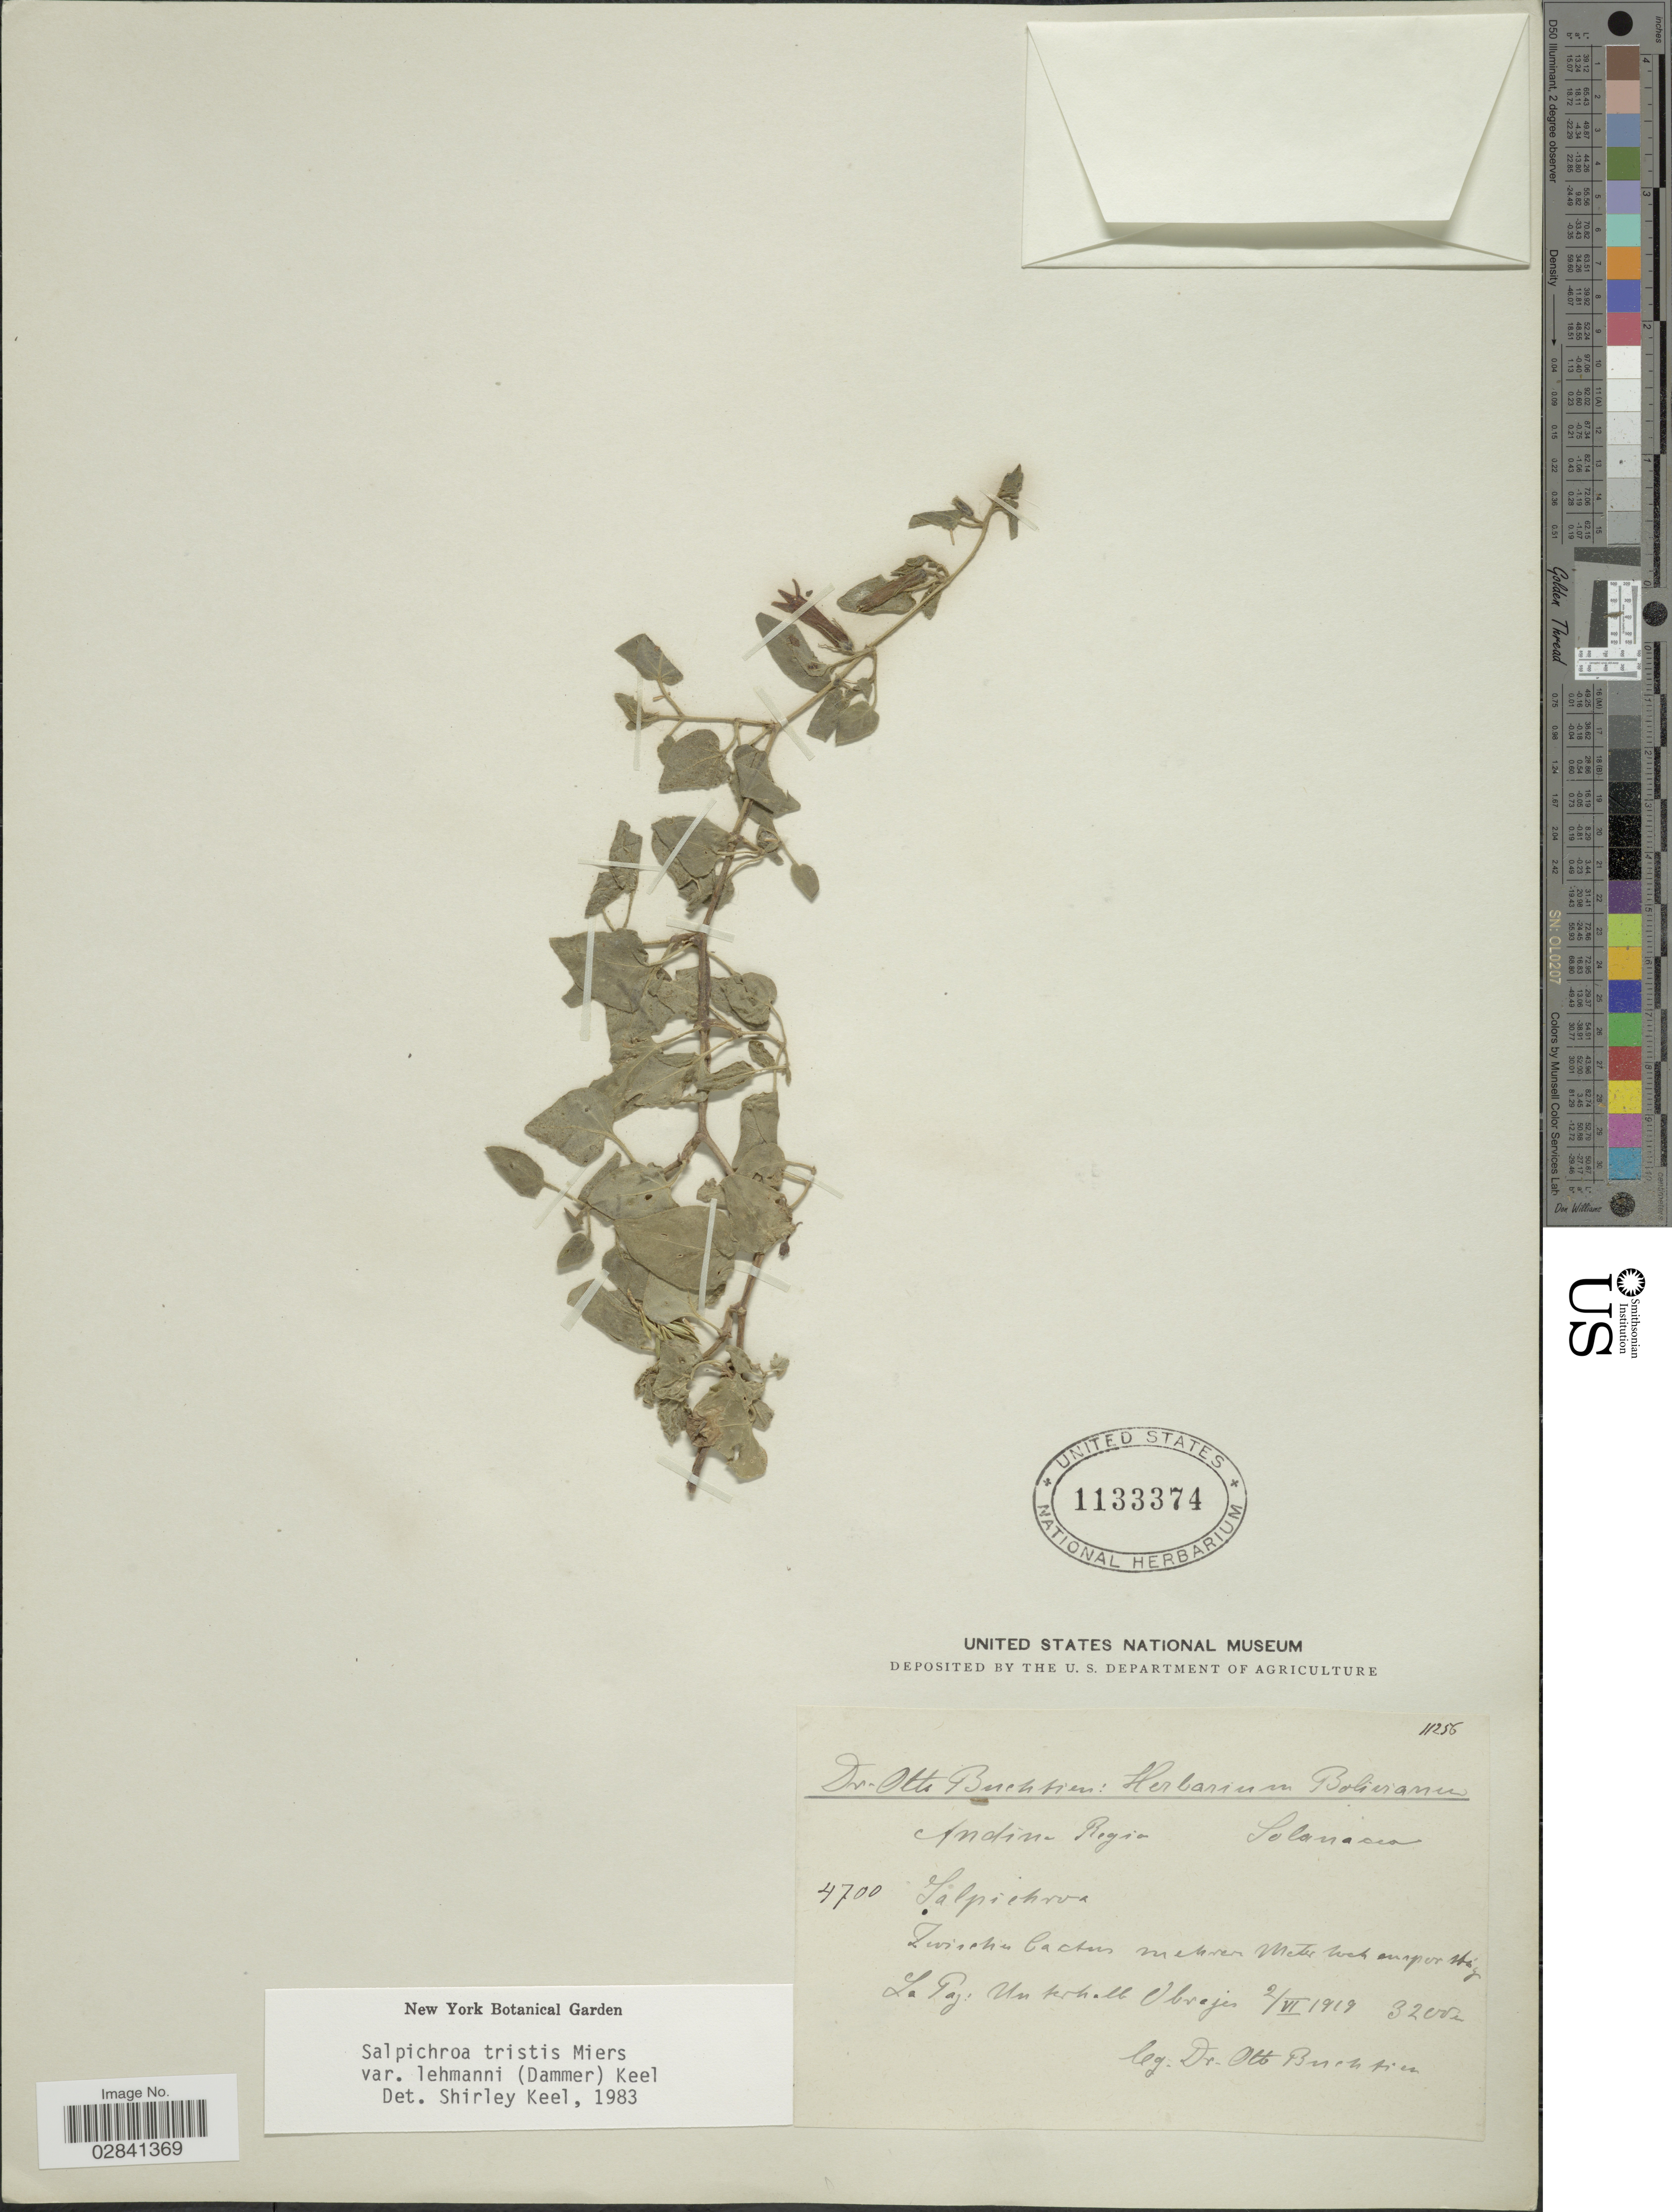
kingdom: Plantae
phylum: Tracheophyta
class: Magnoliopsida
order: Solanales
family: Solanaceae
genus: Salpichroa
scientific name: Salpichroa tristis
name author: Walp.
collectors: O. Buchtien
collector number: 4700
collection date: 1919-06-02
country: Bolivia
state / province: La Paz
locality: Andine Region. Unterhalb Obrajes.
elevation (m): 3200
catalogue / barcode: US 1133374